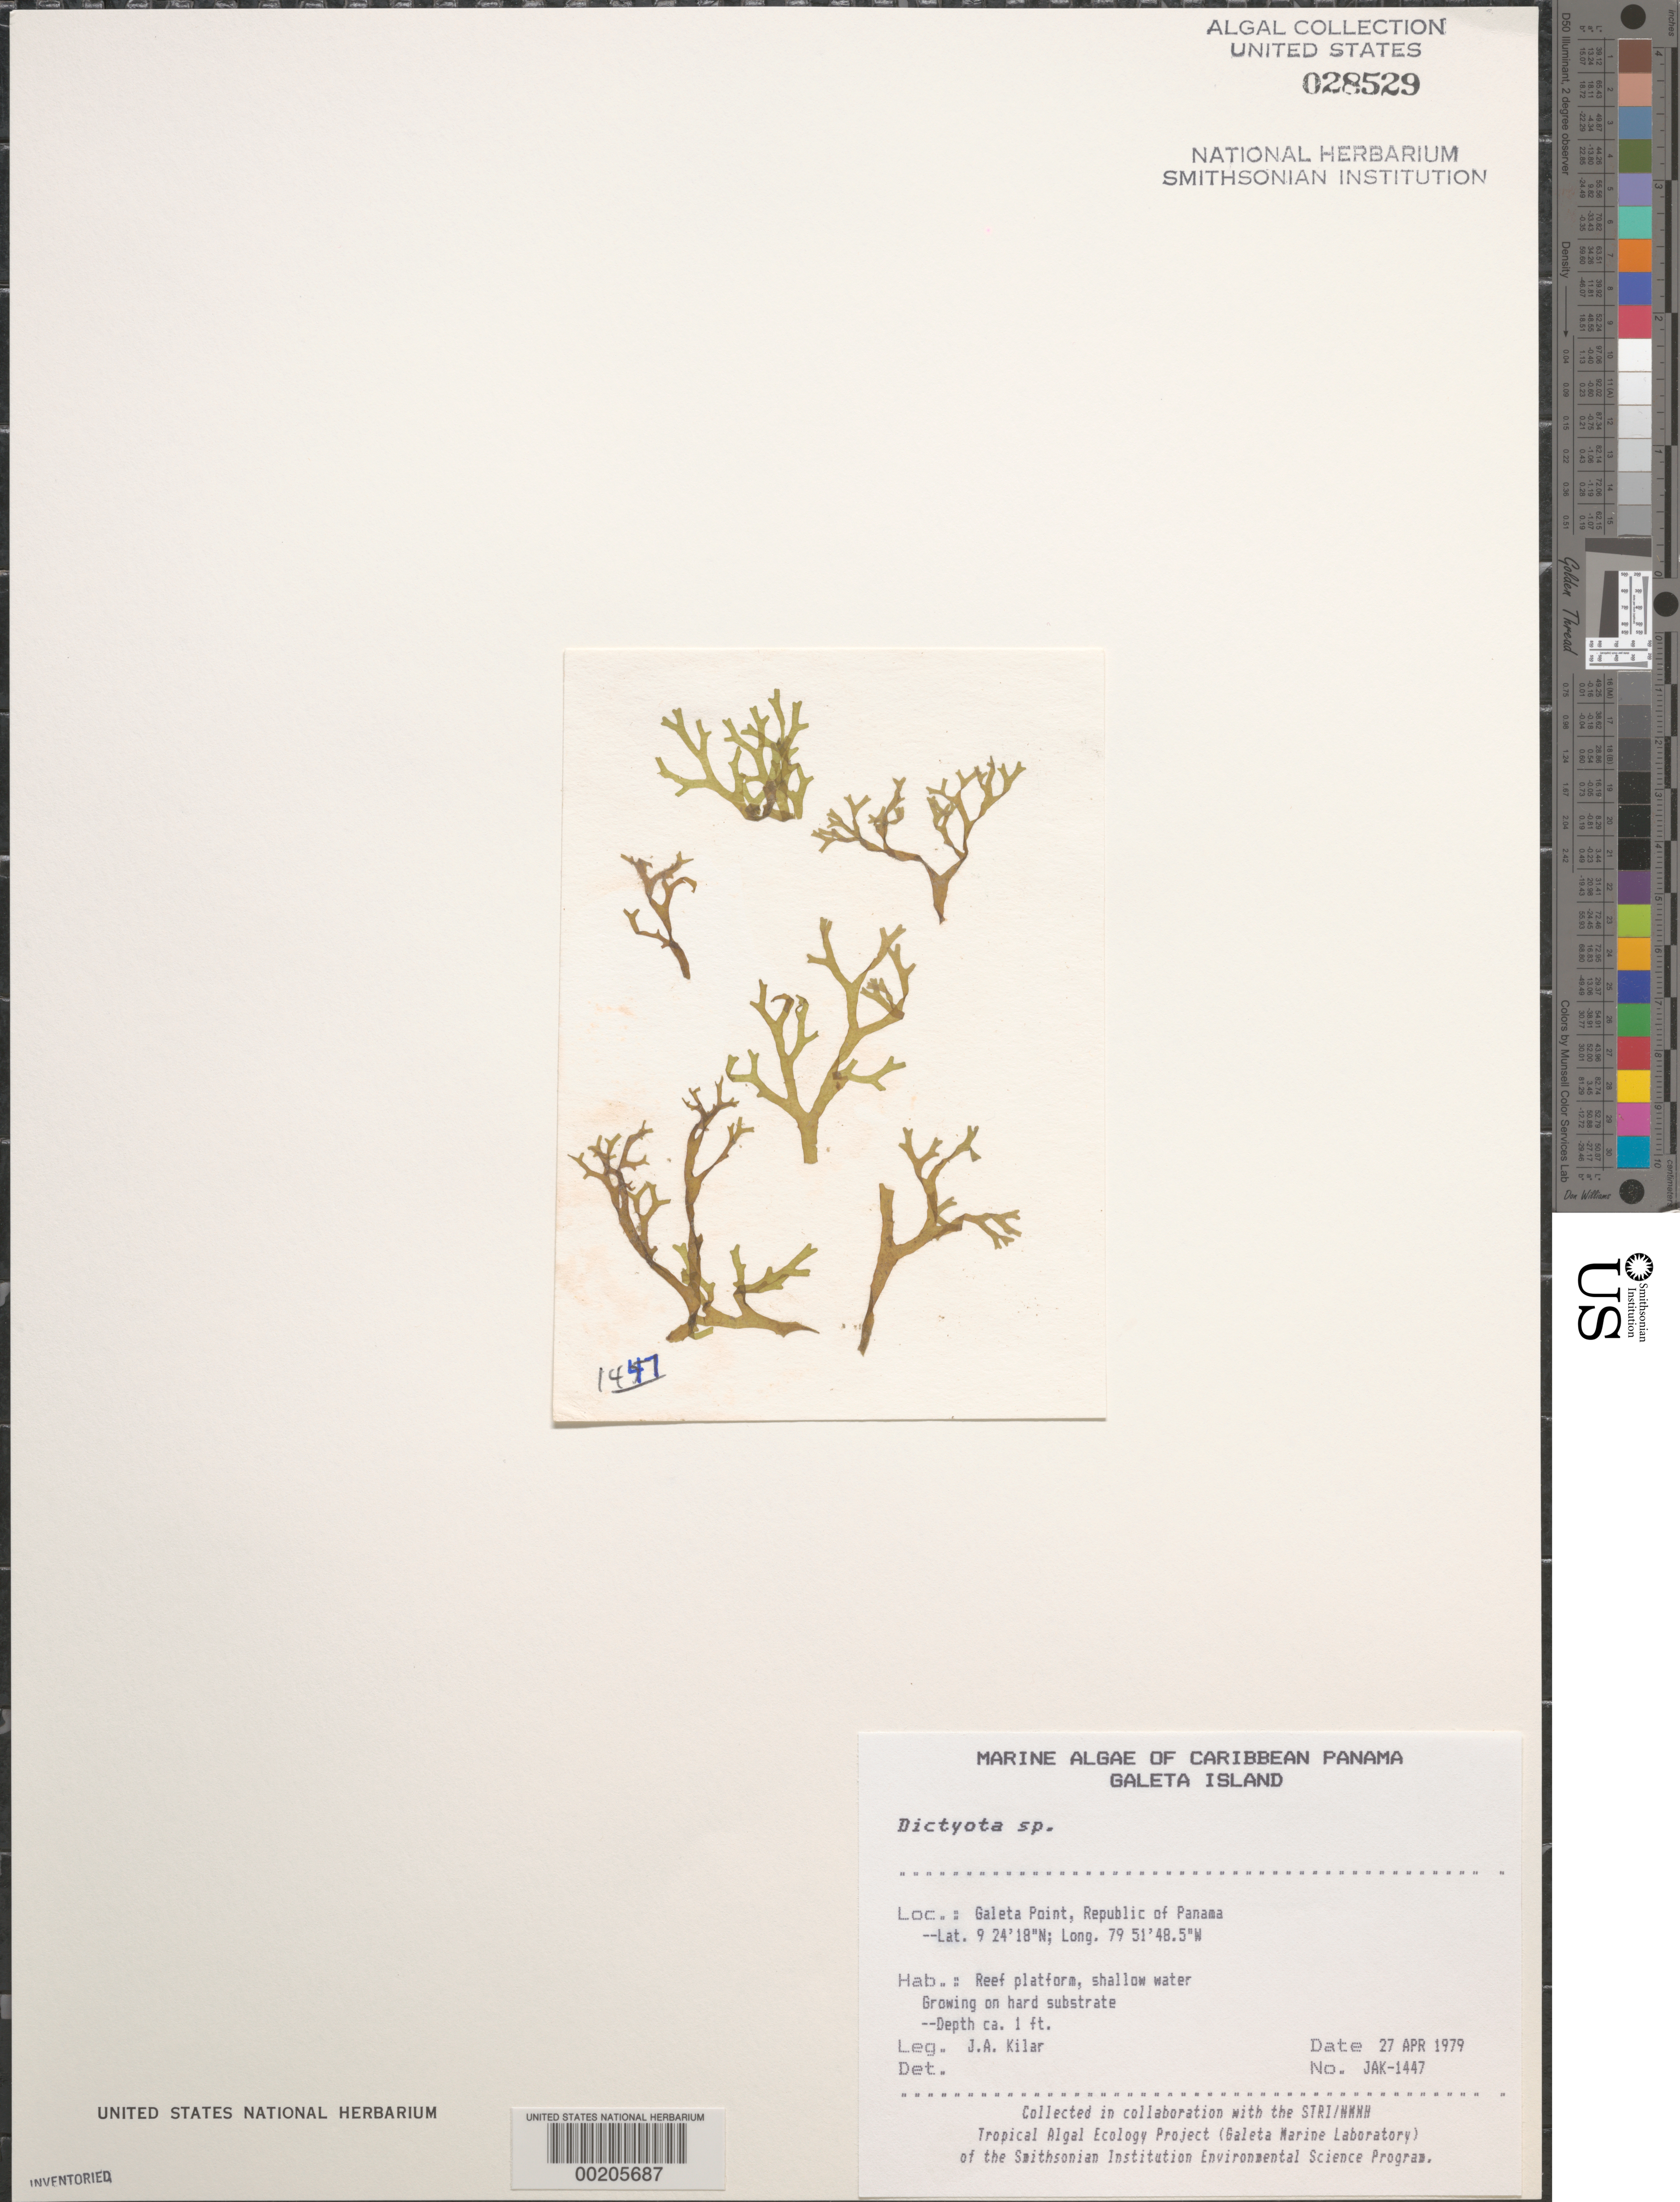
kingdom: Chromista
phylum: Ochrophyta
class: Phaeophyceae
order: Dictyotales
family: Dictyotaceae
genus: Dictyota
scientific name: Dictyota sp.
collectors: J. A. Kilar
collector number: JAK-1447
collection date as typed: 27 Apr 1979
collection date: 1979-04-27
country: Panama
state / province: Colón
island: Galeta Island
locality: Galeta Point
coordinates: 9 24' 18" N, 79 51' 48.5" W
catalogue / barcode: US 28529